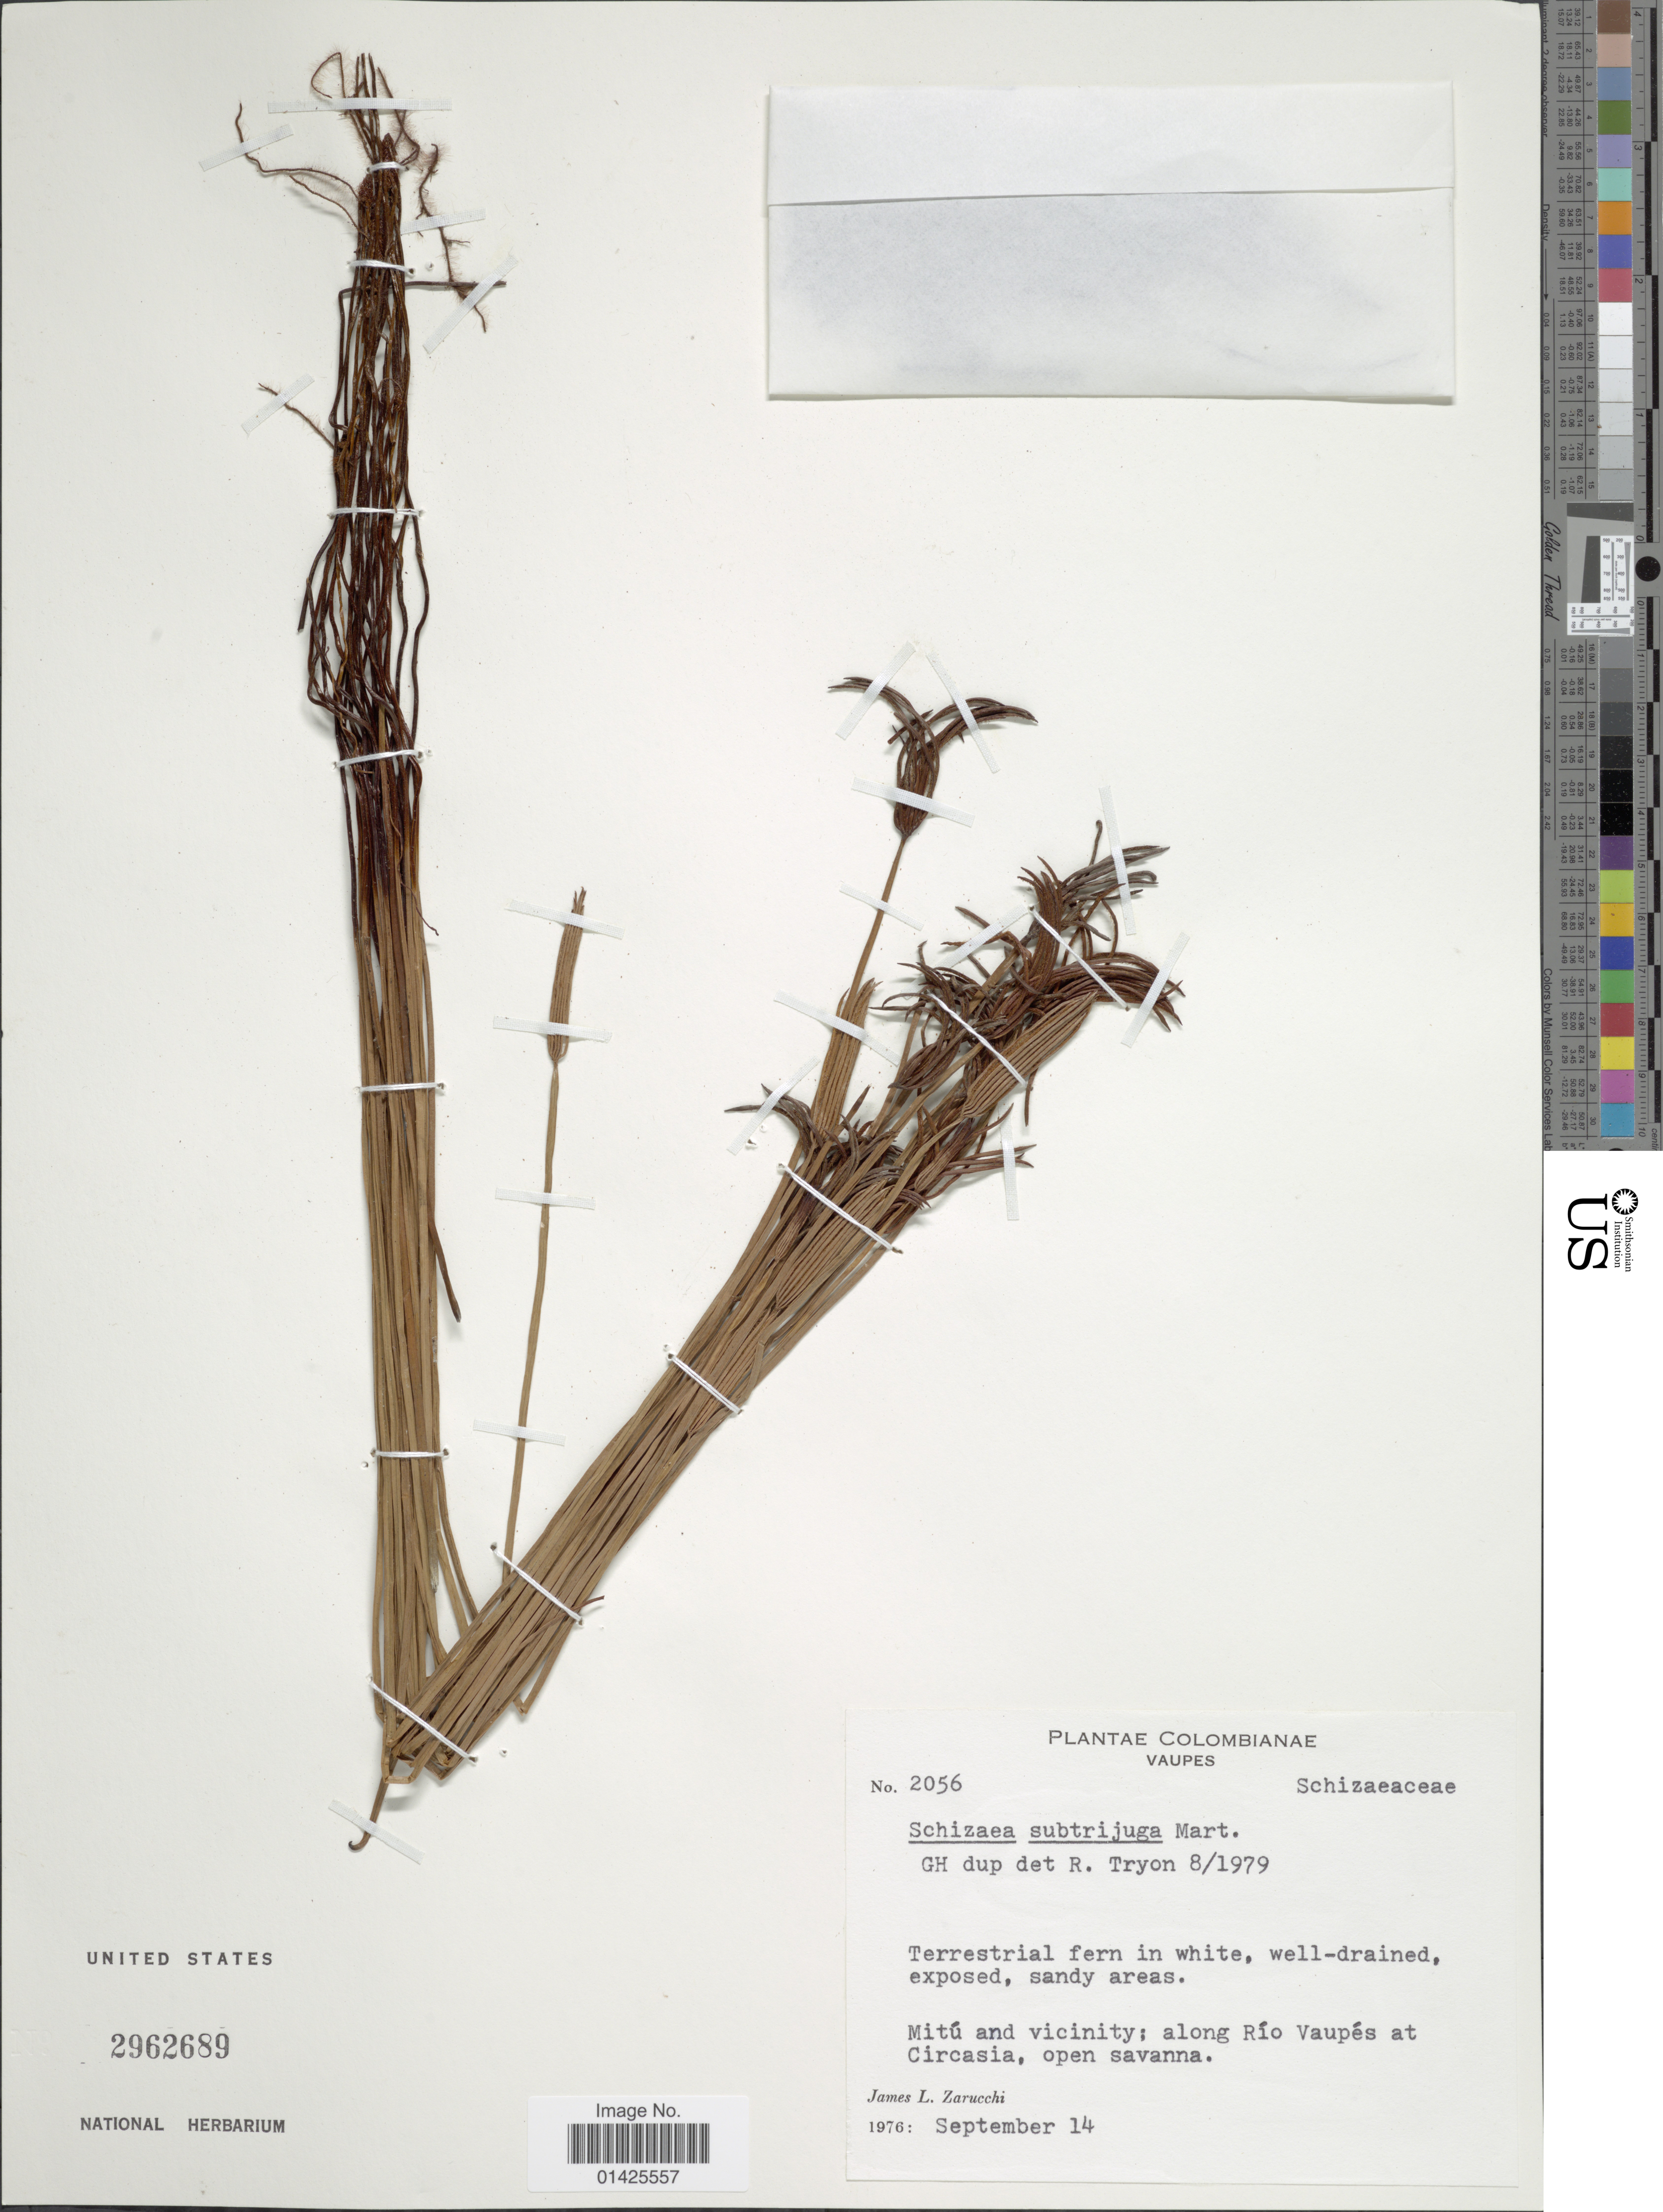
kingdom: Plantae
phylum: Tracheophyta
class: Polypodiopsida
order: Schizaeales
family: Schizaeaceae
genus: Actinostachys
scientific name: Actinostachys subtrijuga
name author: (Mart.) C. Presl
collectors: J. L. Zarucchi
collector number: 2056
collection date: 1976-09-14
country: Colombia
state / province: Vaupés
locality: Mitu and vicinity; along Rio Vaupes at Circasia, open savanna.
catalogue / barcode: US 2962689